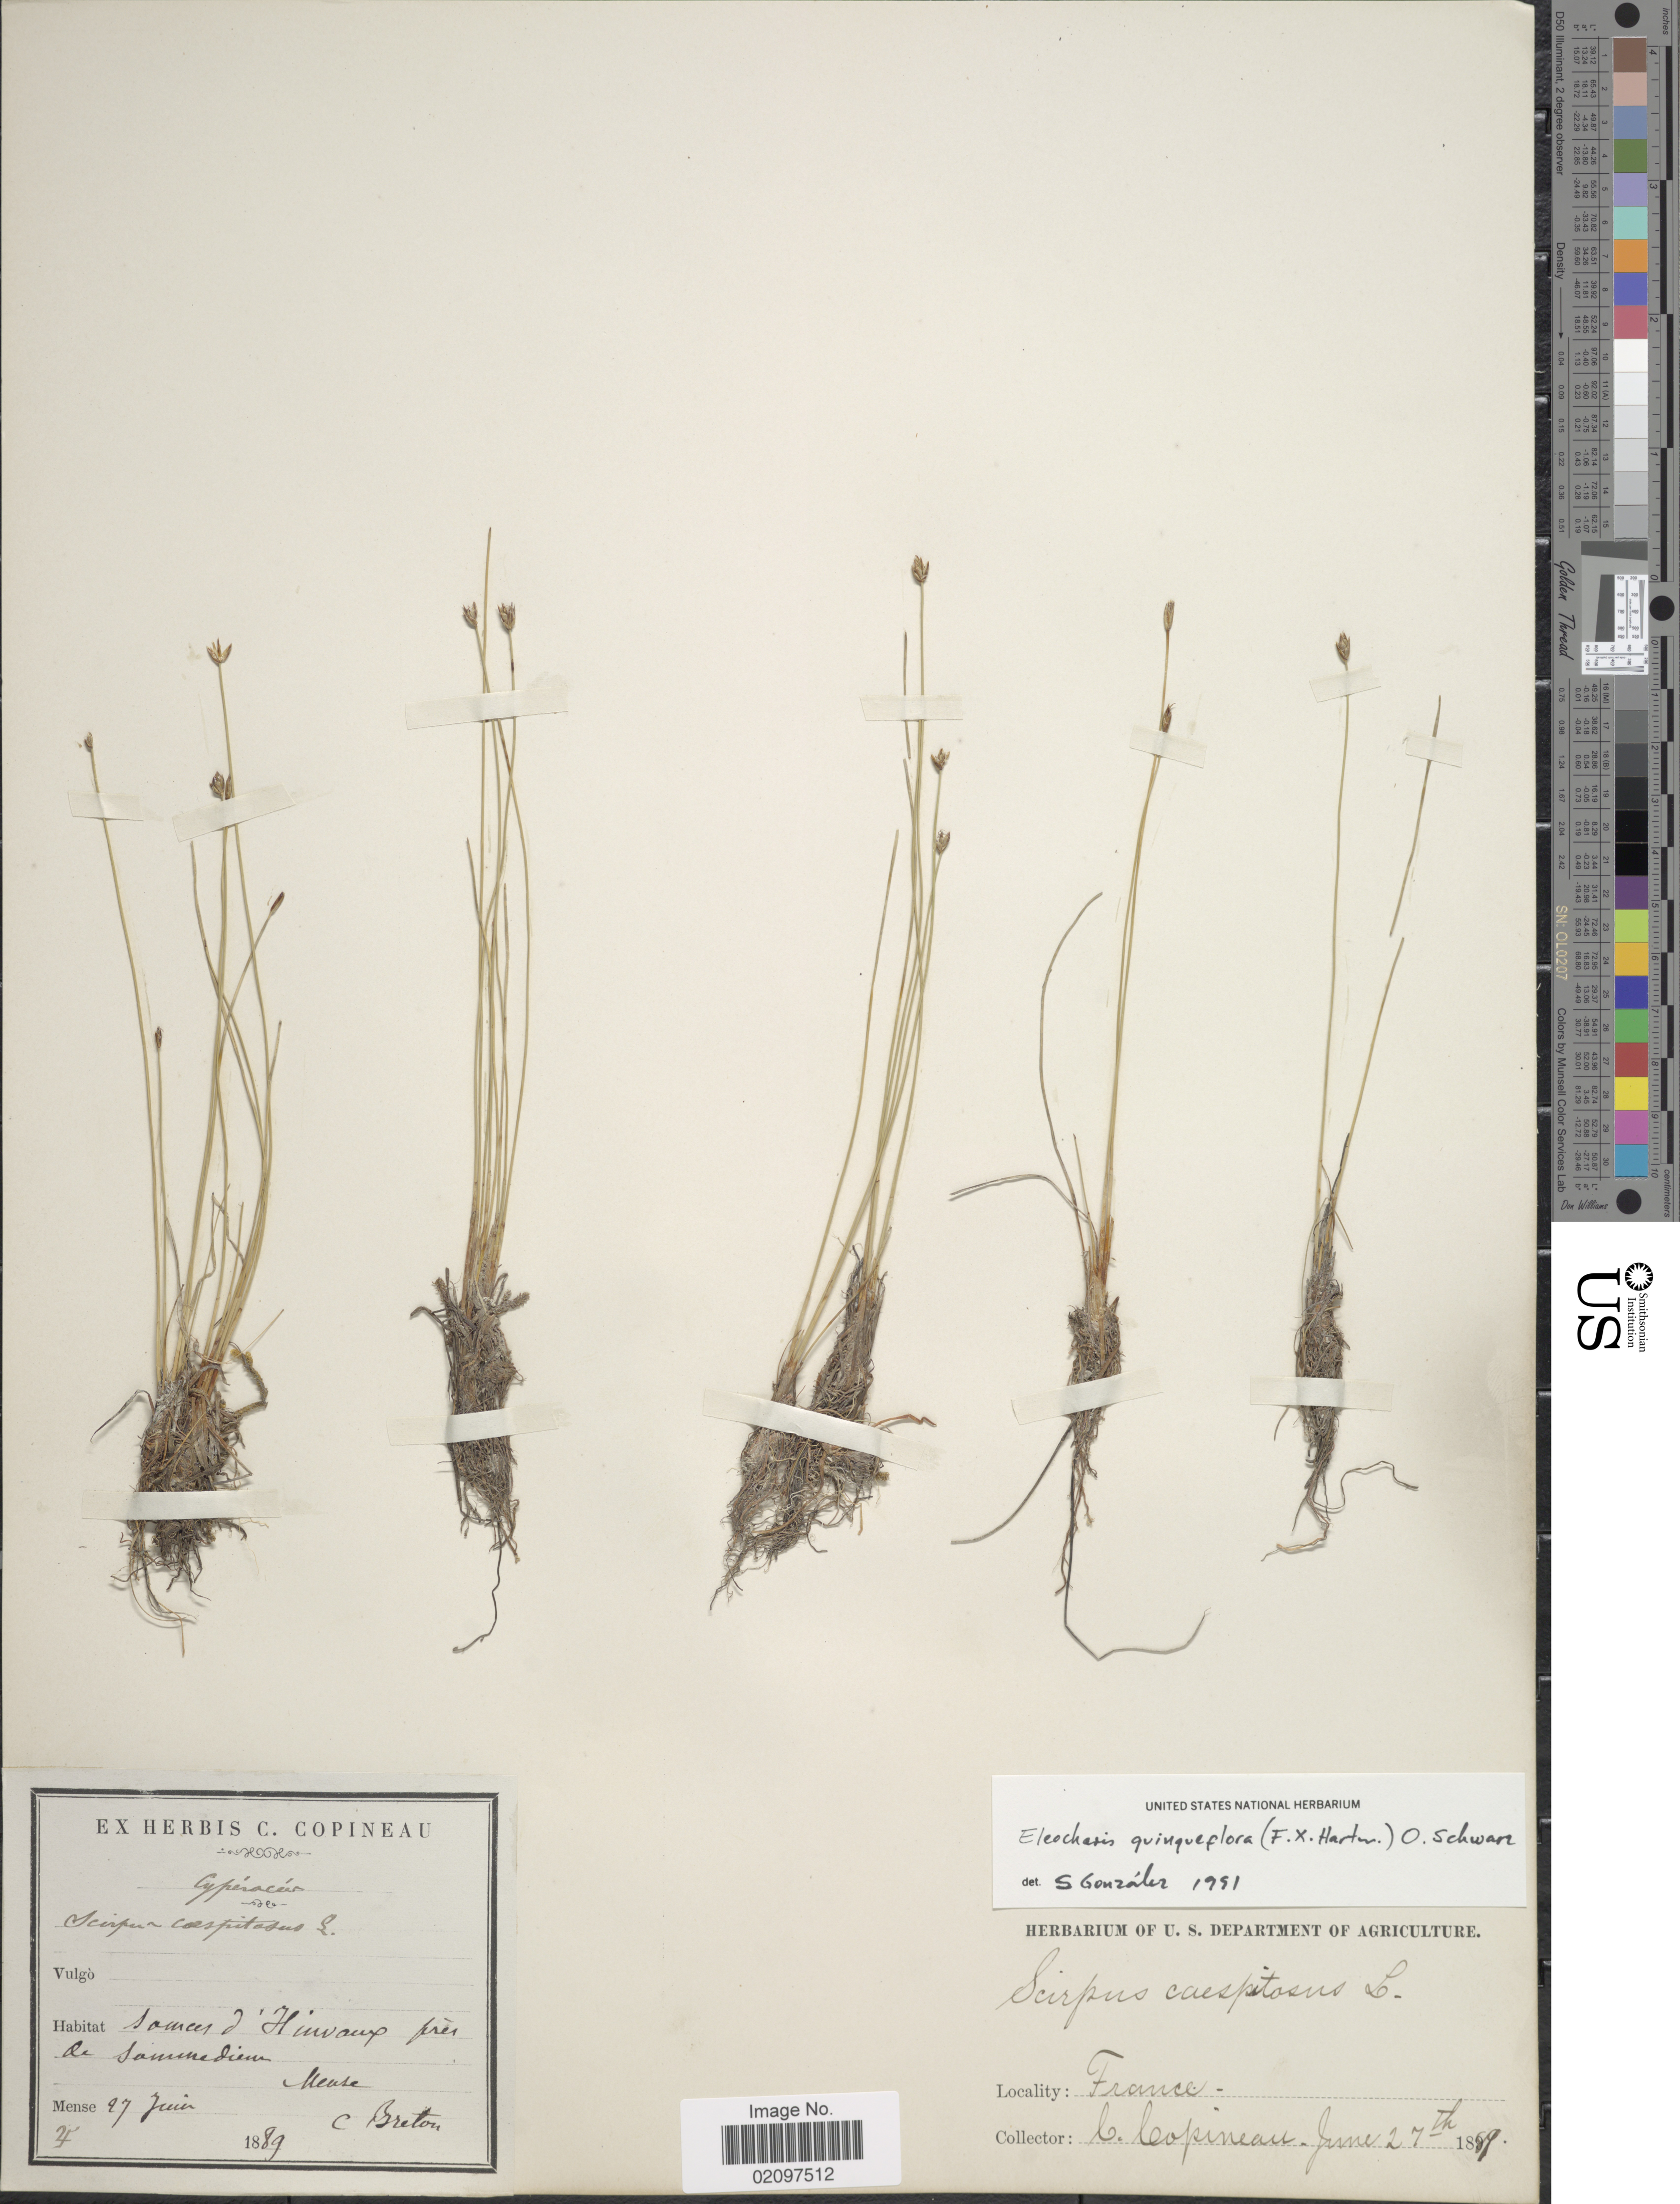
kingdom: Plantae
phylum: Tracheophyta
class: Liliopsida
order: Poales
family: Cyperaceae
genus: Eleocharis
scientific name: Eleocharis quinqueflora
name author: (Hartmann) O. Schwarz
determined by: Gonzalez, Sophie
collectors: C. Breton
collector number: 4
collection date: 1889-06-27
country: France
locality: Someer d'Huivaux pres de Samined [illegible text], Nease [interpreted]